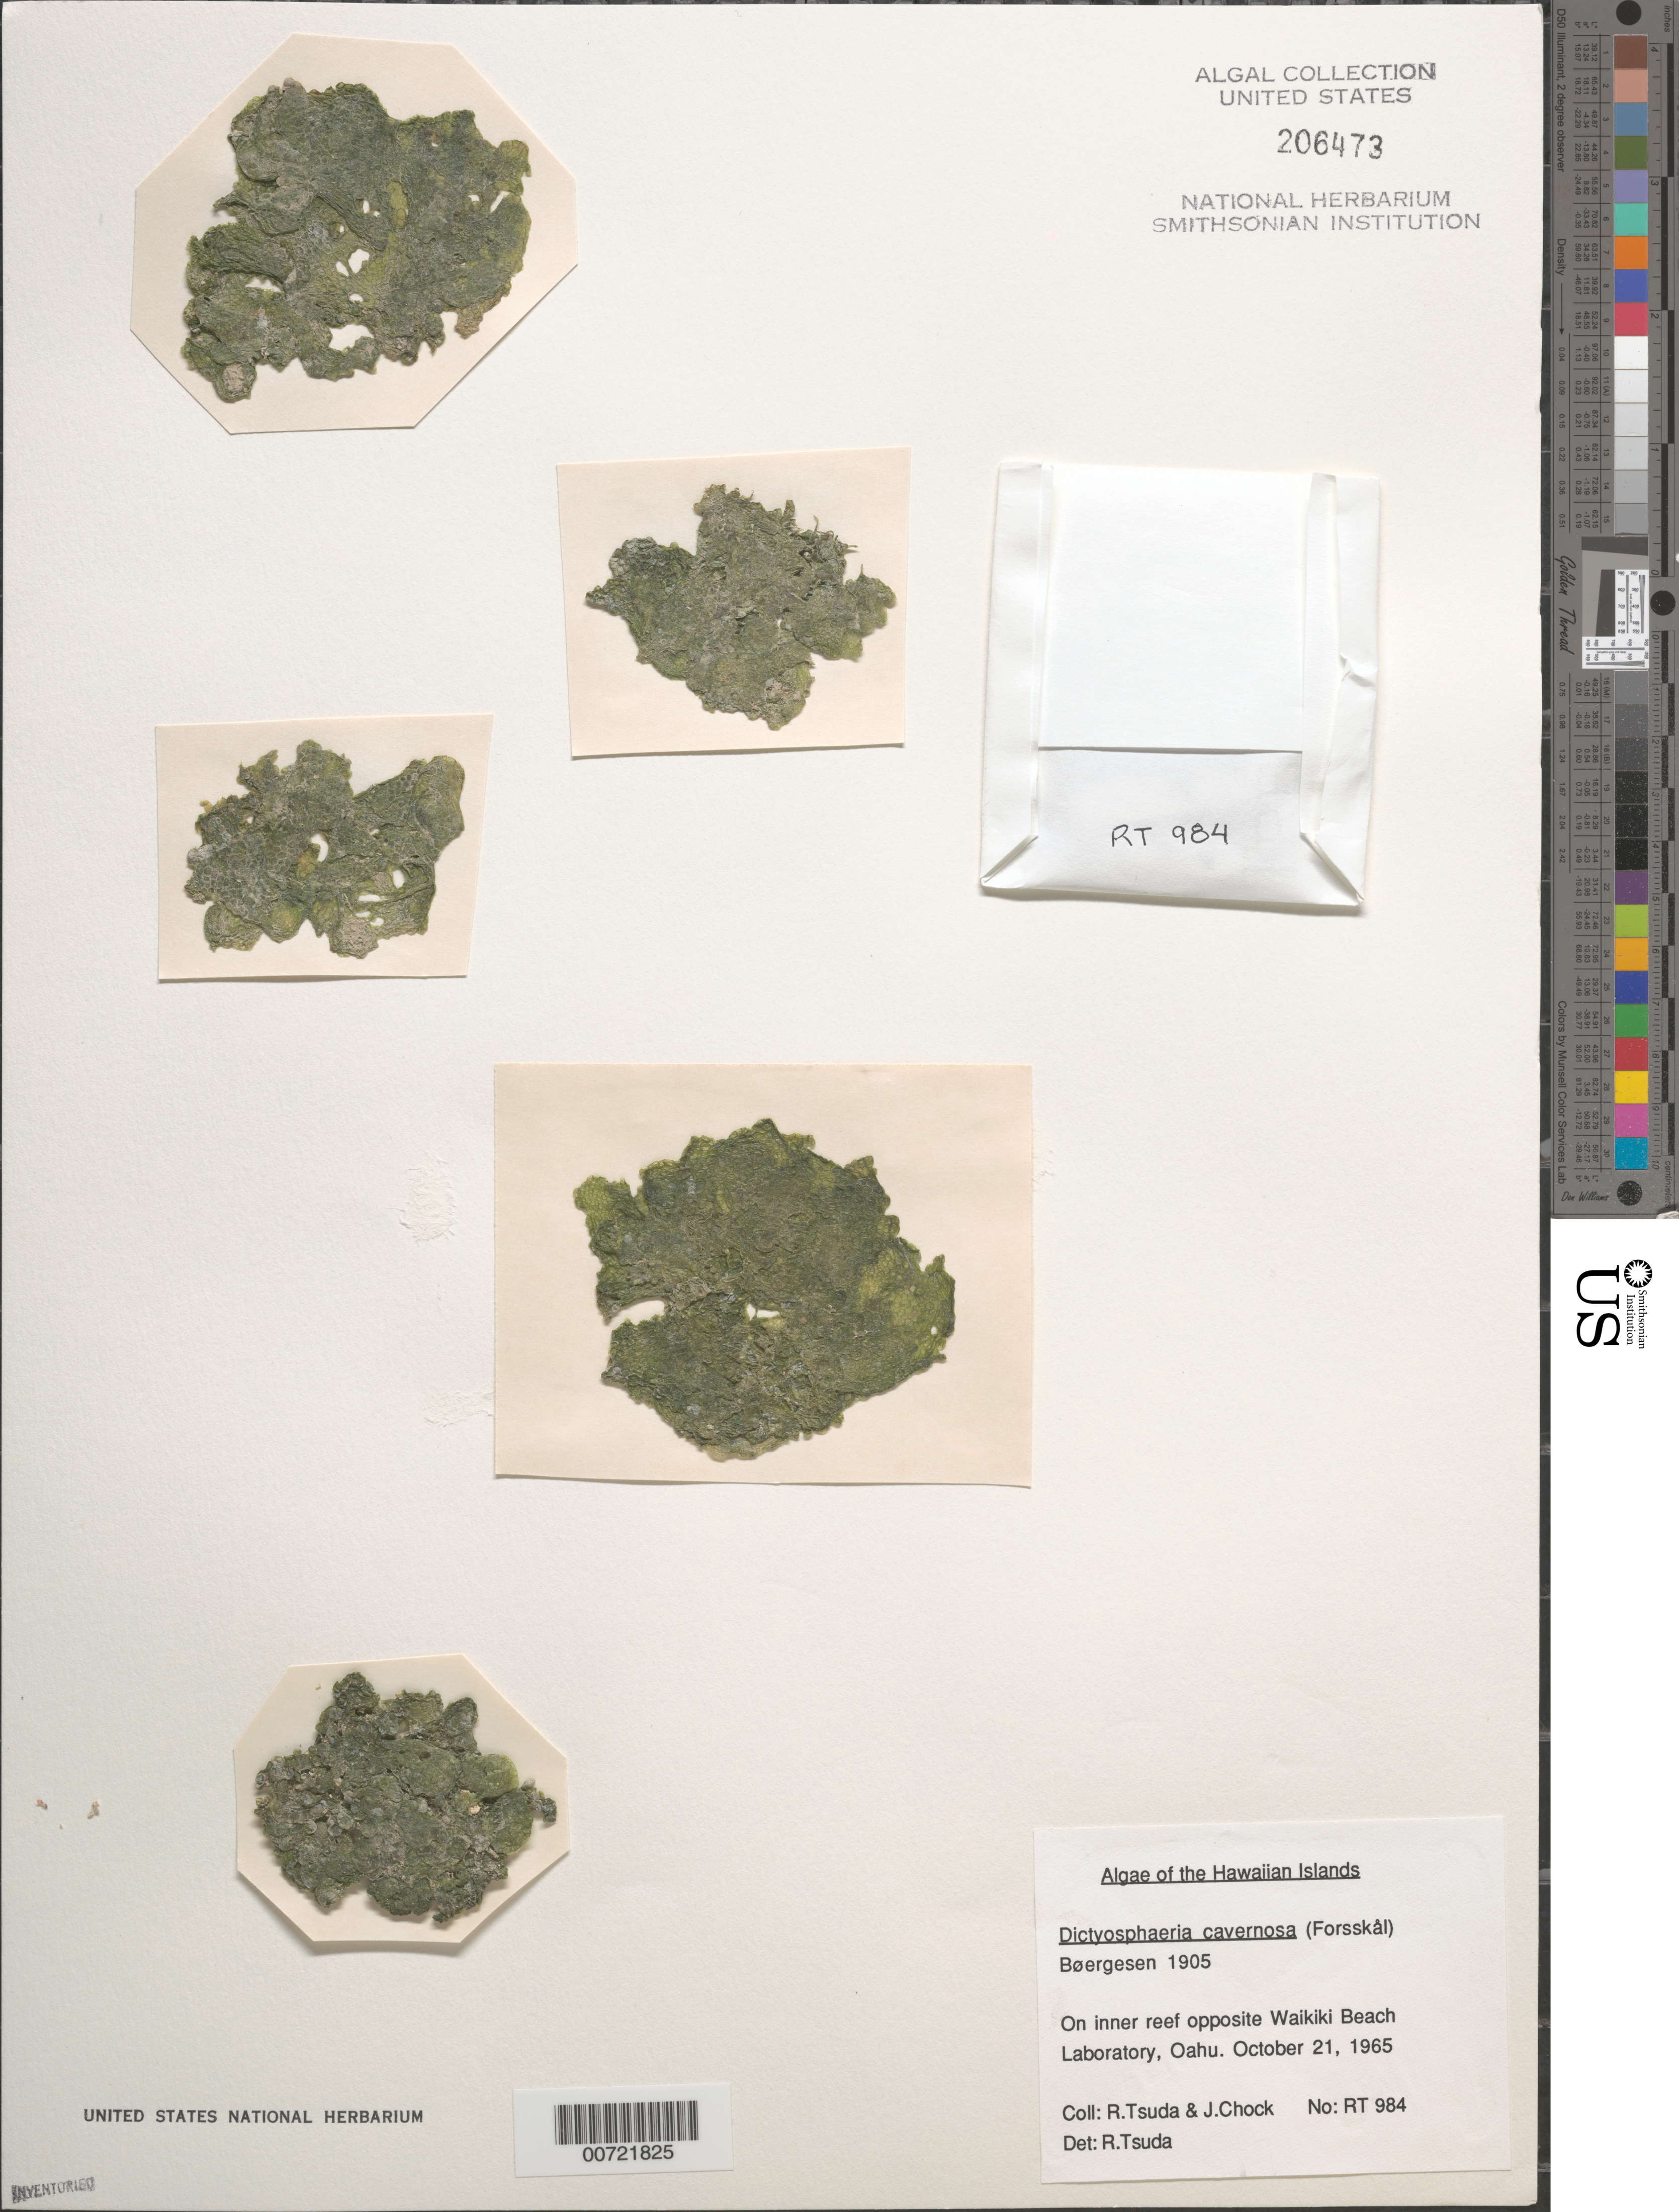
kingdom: Plantae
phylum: Chlorophyta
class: Ulvophyceae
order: Siphonocladales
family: Siphonocladaceae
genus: Dictyosphaeria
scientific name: Dictyosphaeria cavernosa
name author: (Forssk.) Børgesen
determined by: Tsuda, R. T.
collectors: R. Tsuda & J. Chock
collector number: RT 984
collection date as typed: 21 Oct 1965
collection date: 1965-10-21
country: United States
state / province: Hawaii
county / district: Honolulu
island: Oahu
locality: Waikiki, Waikiki Beach Laboratory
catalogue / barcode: US 206473